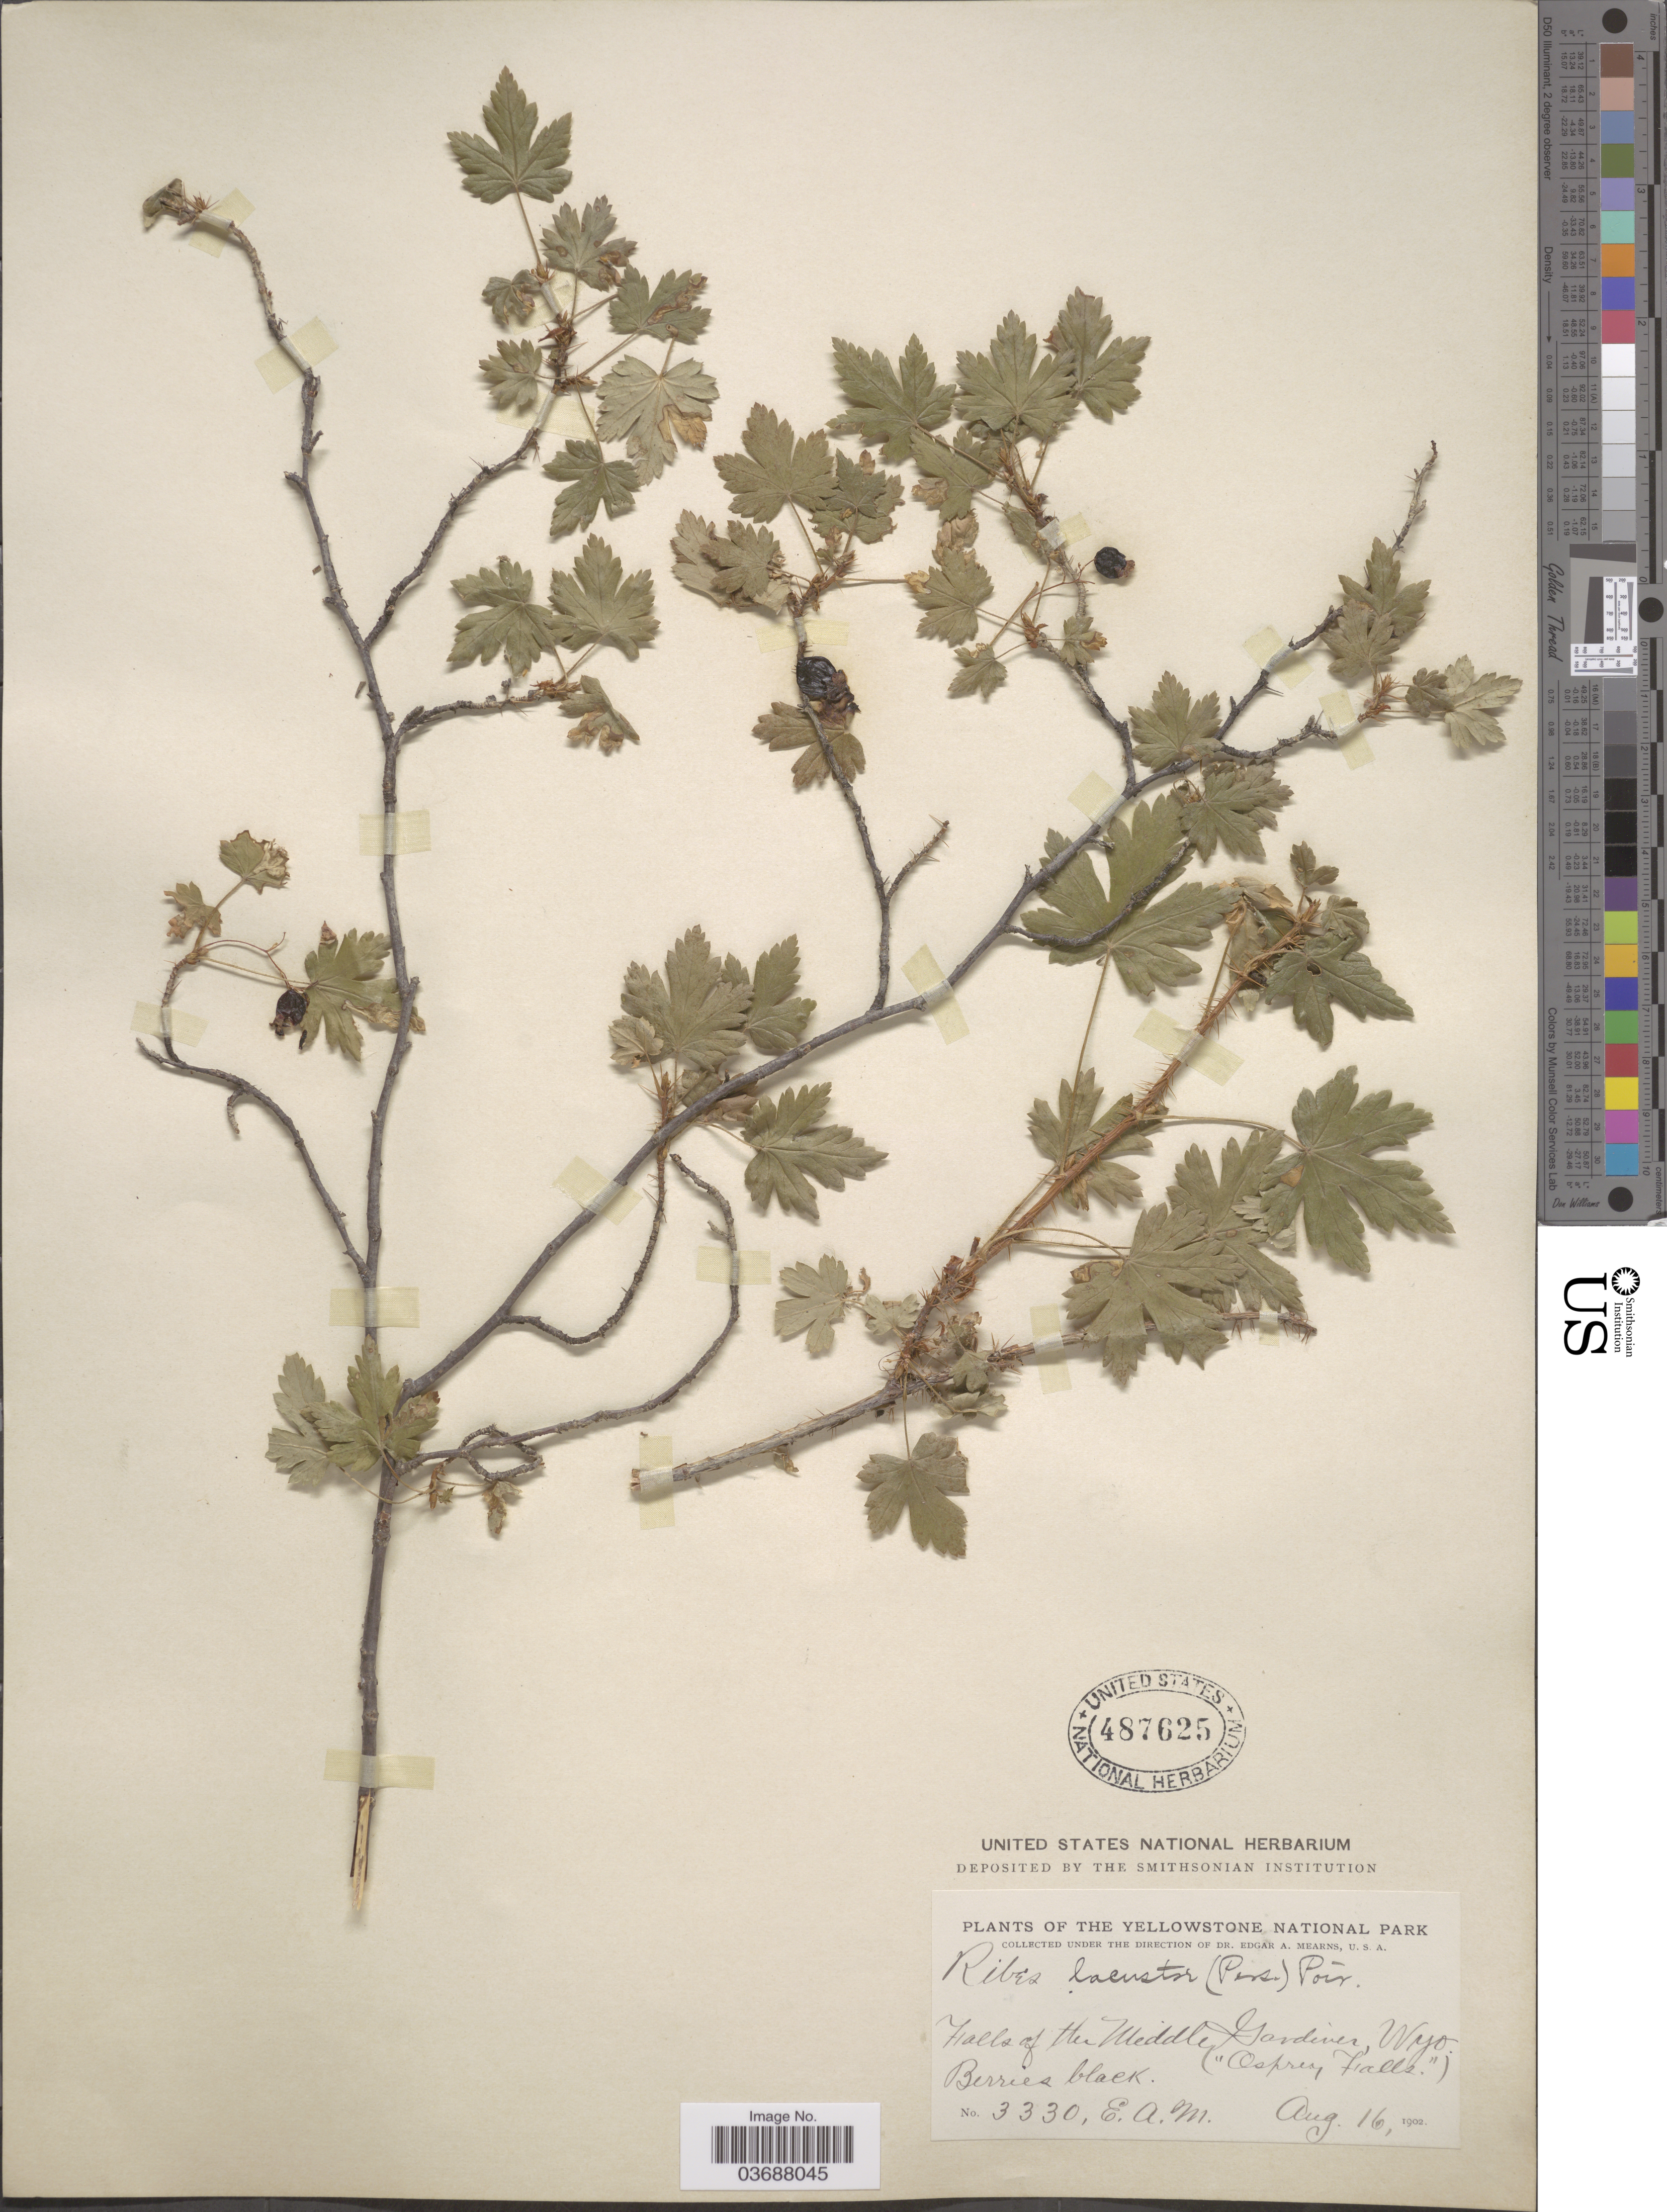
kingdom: Plantae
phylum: Tracheophyta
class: Magnoliopsida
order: Saxifragales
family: Grossulariaceae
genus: Ribes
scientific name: Ribes lacustre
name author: (Pers.) Poir.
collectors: E. A. Mearns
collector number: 3330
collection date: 1902-08-16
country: United States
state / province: Wyoming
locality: The Yellowstone National Park. Falls of the Middle Gardiner. ("Osprey Falls.").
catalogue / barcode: US 487625